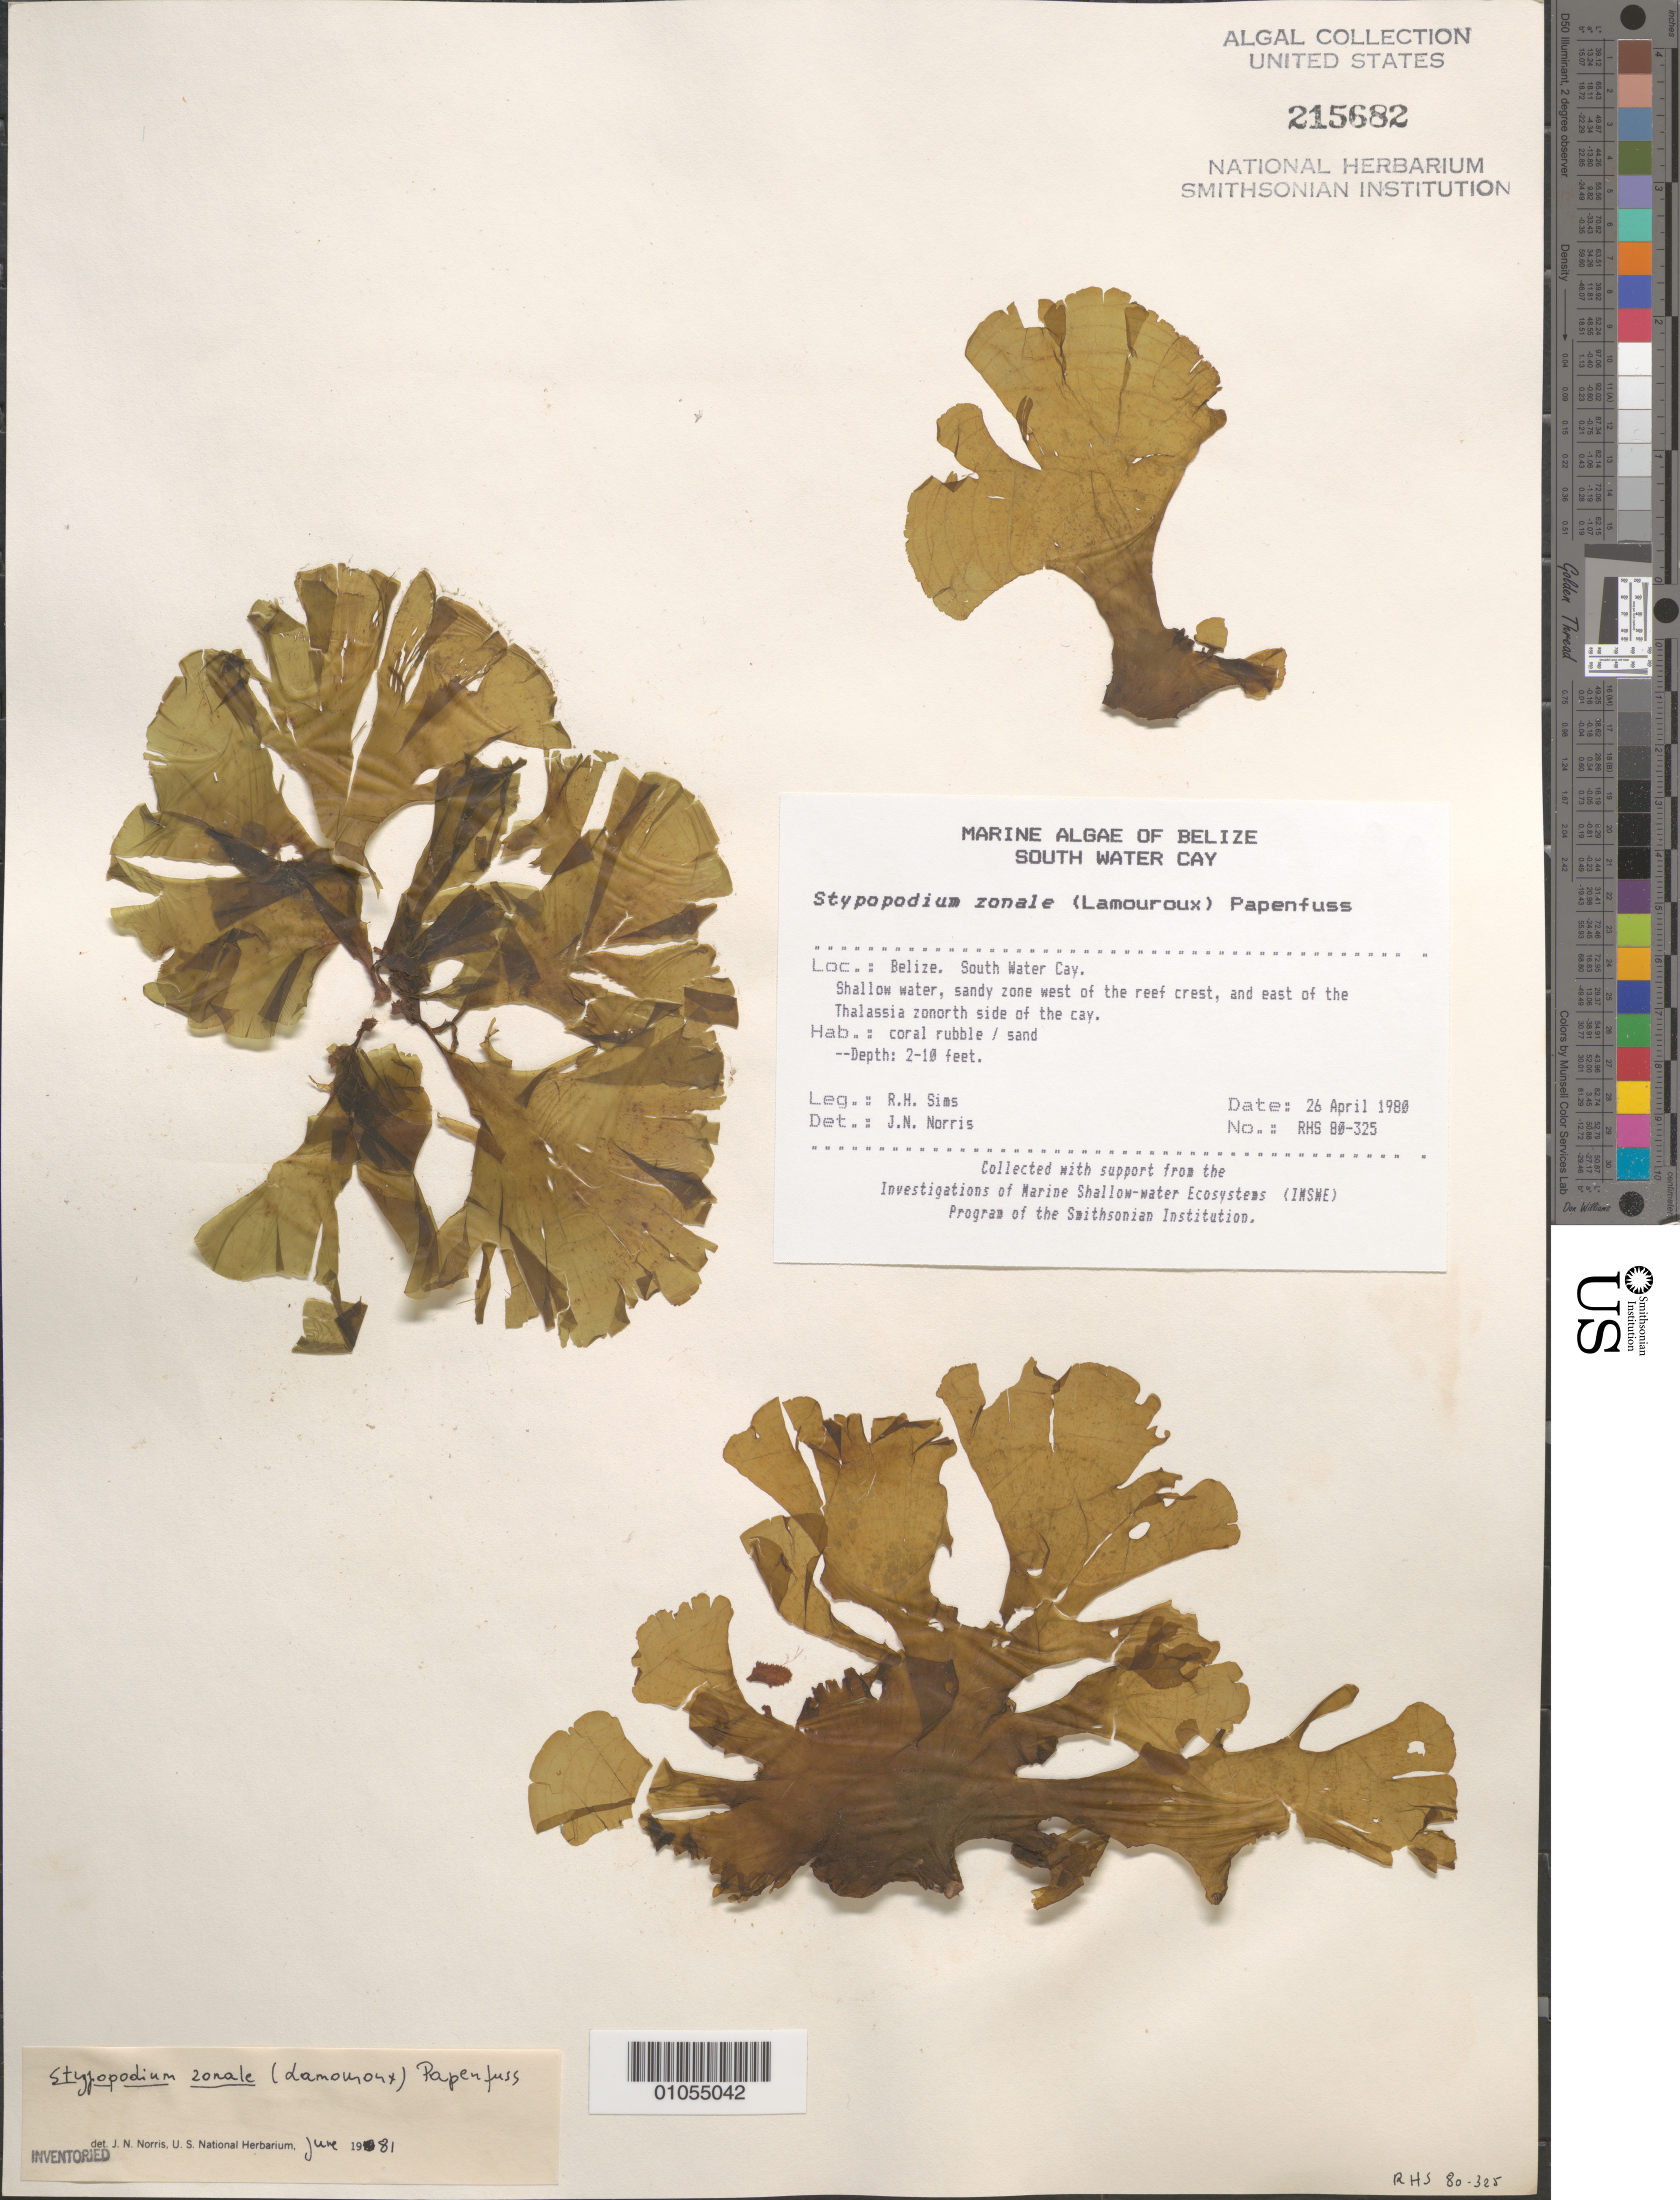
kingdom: Chromista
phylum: Ochrophyta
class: Phaeophyceae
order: Dictyotales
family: Dictyotaceae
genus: Stypopodium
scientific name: Stypopodium zonale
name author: (J.V.Lamouroux) Papenf.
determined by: Norris, James N.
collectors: R. H. Sims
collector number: RHS 80-325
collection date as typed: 26 Apr 1980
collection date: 1980-04-26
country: Belize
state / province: Stann Creek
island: South Water Cay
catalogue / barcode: US 215682